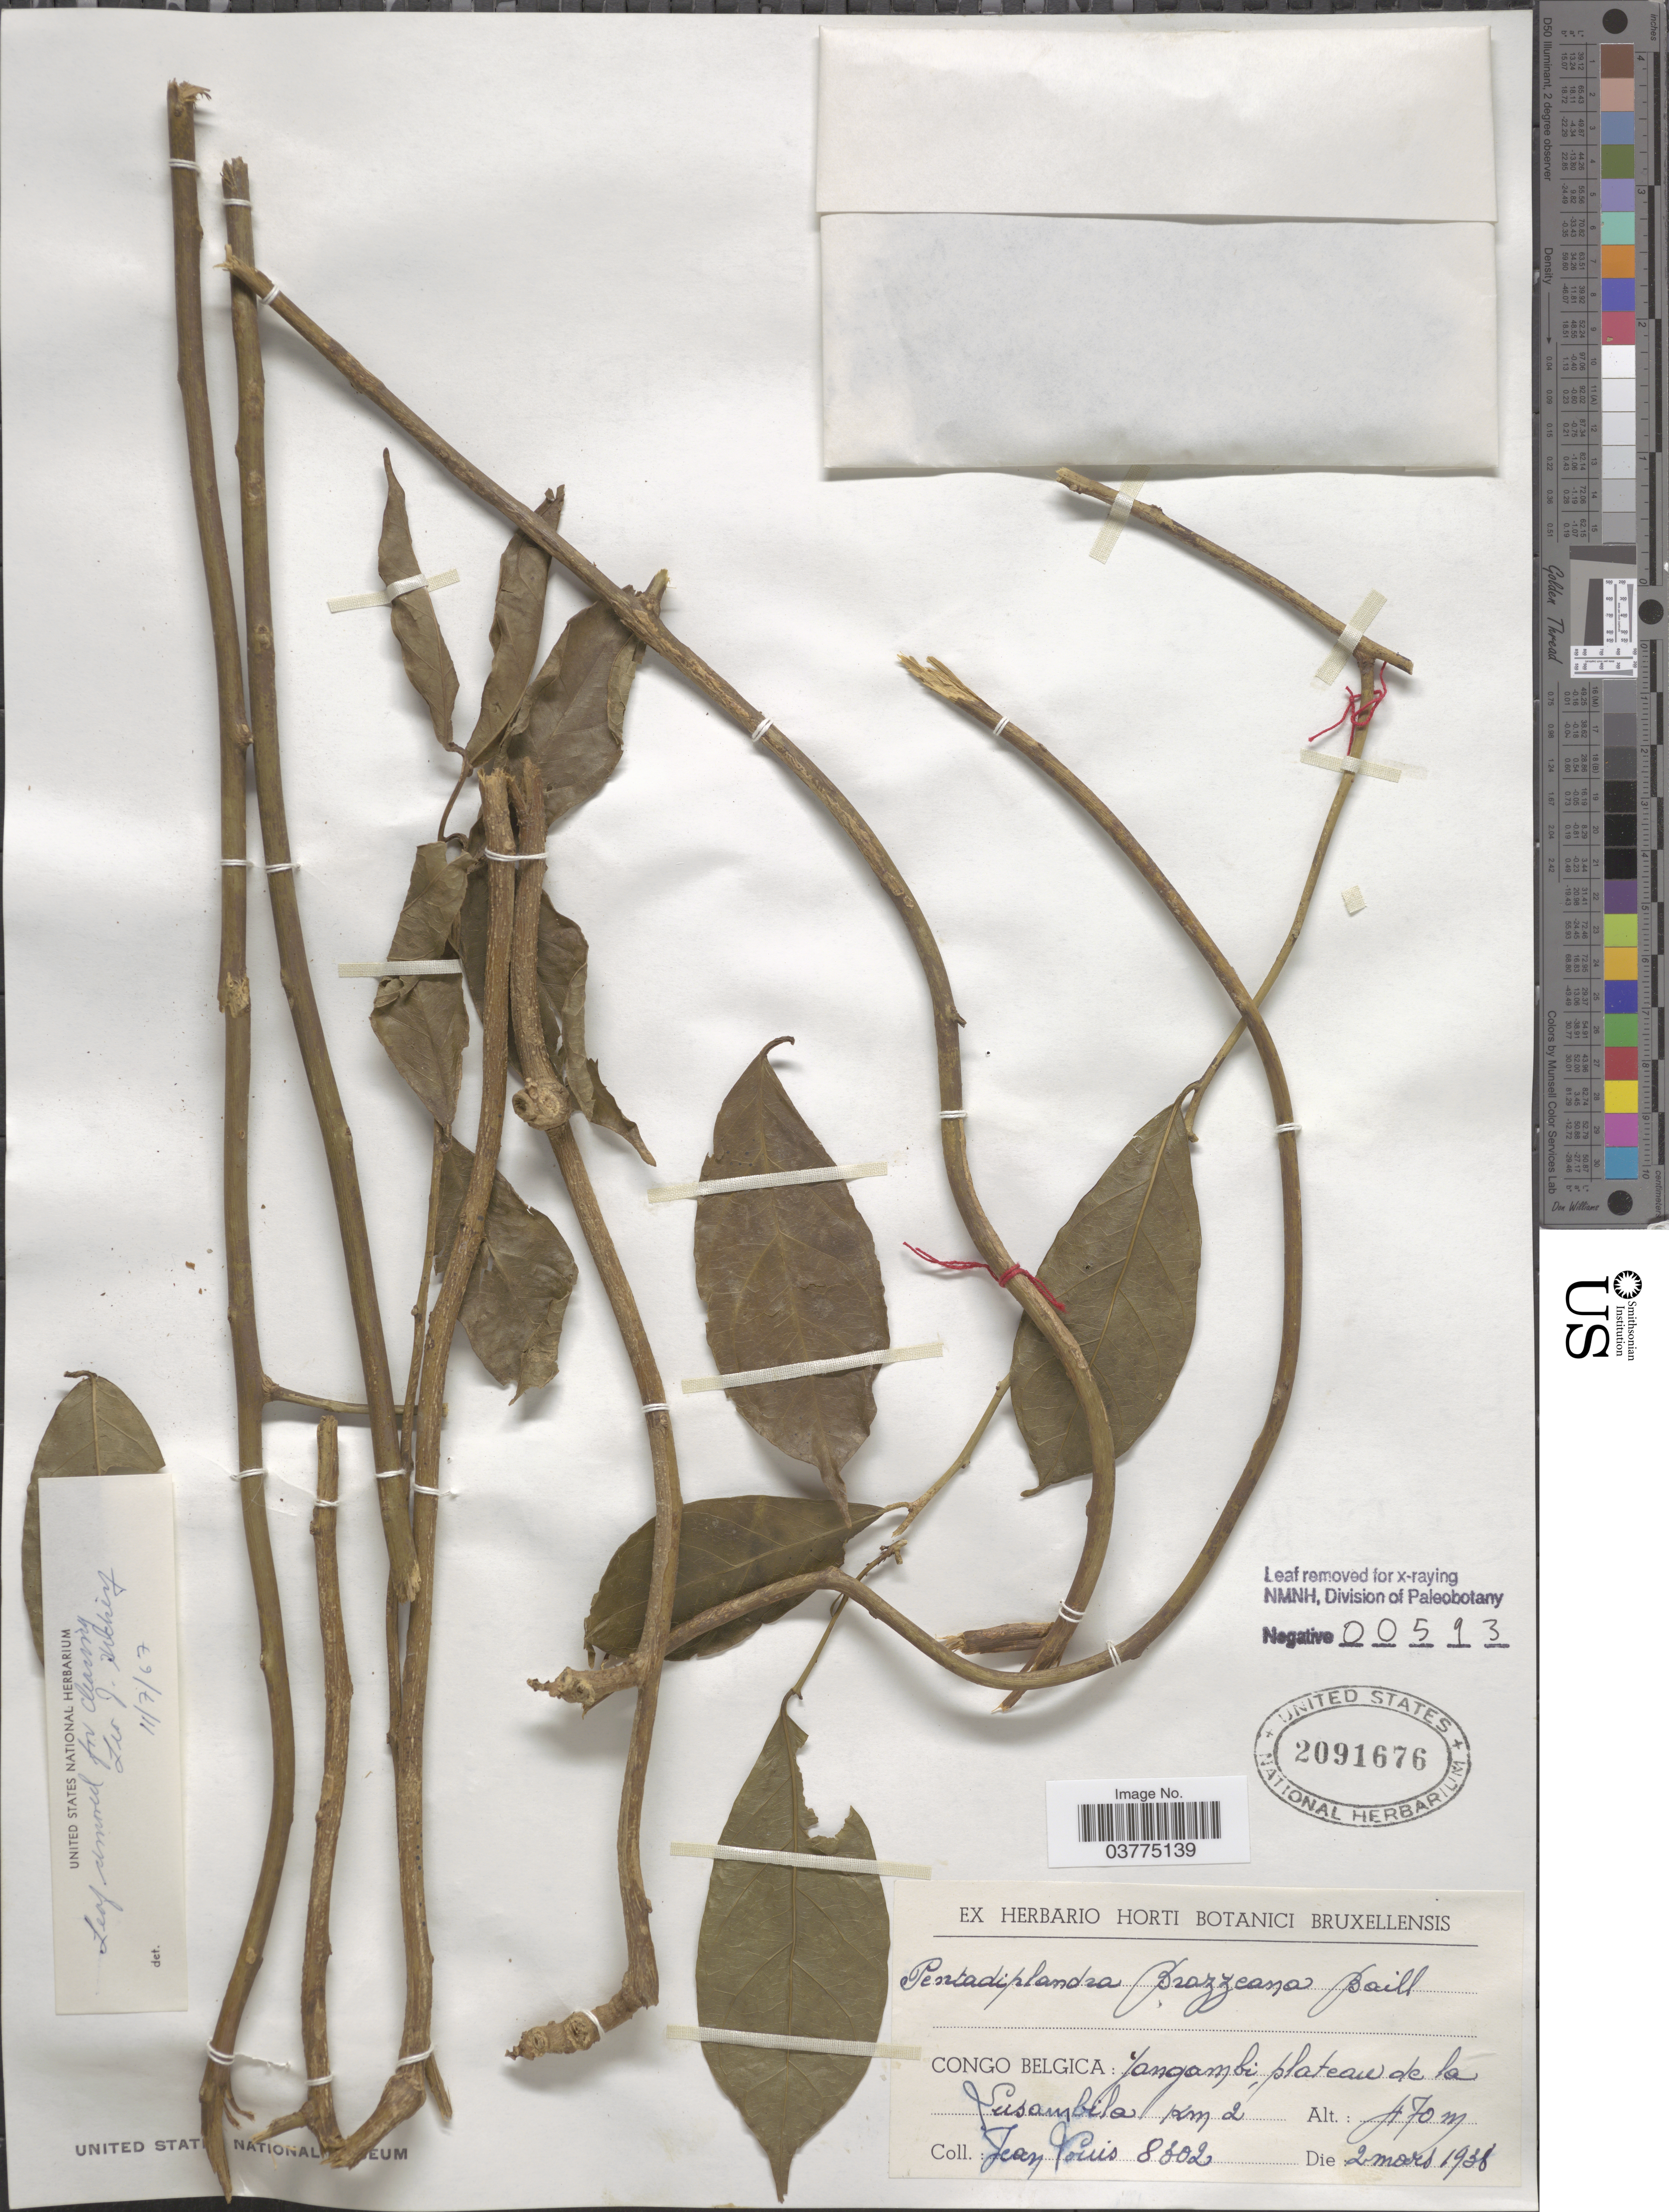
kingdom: Plantae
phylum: Tracheophyta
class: Magnoliopsida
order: Brassicales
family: Pentadiplandraceae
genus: Pentadiplandra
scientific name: Pentadiplandra brazzeana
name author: Baill.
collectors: J. Louis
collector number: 8302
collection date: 1938-03-02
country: Congo, Democratic Republic of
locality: Congo Belgica: Yangambi, plateau de la Susambila Km 2.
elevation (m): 470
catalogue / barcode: US 2091676